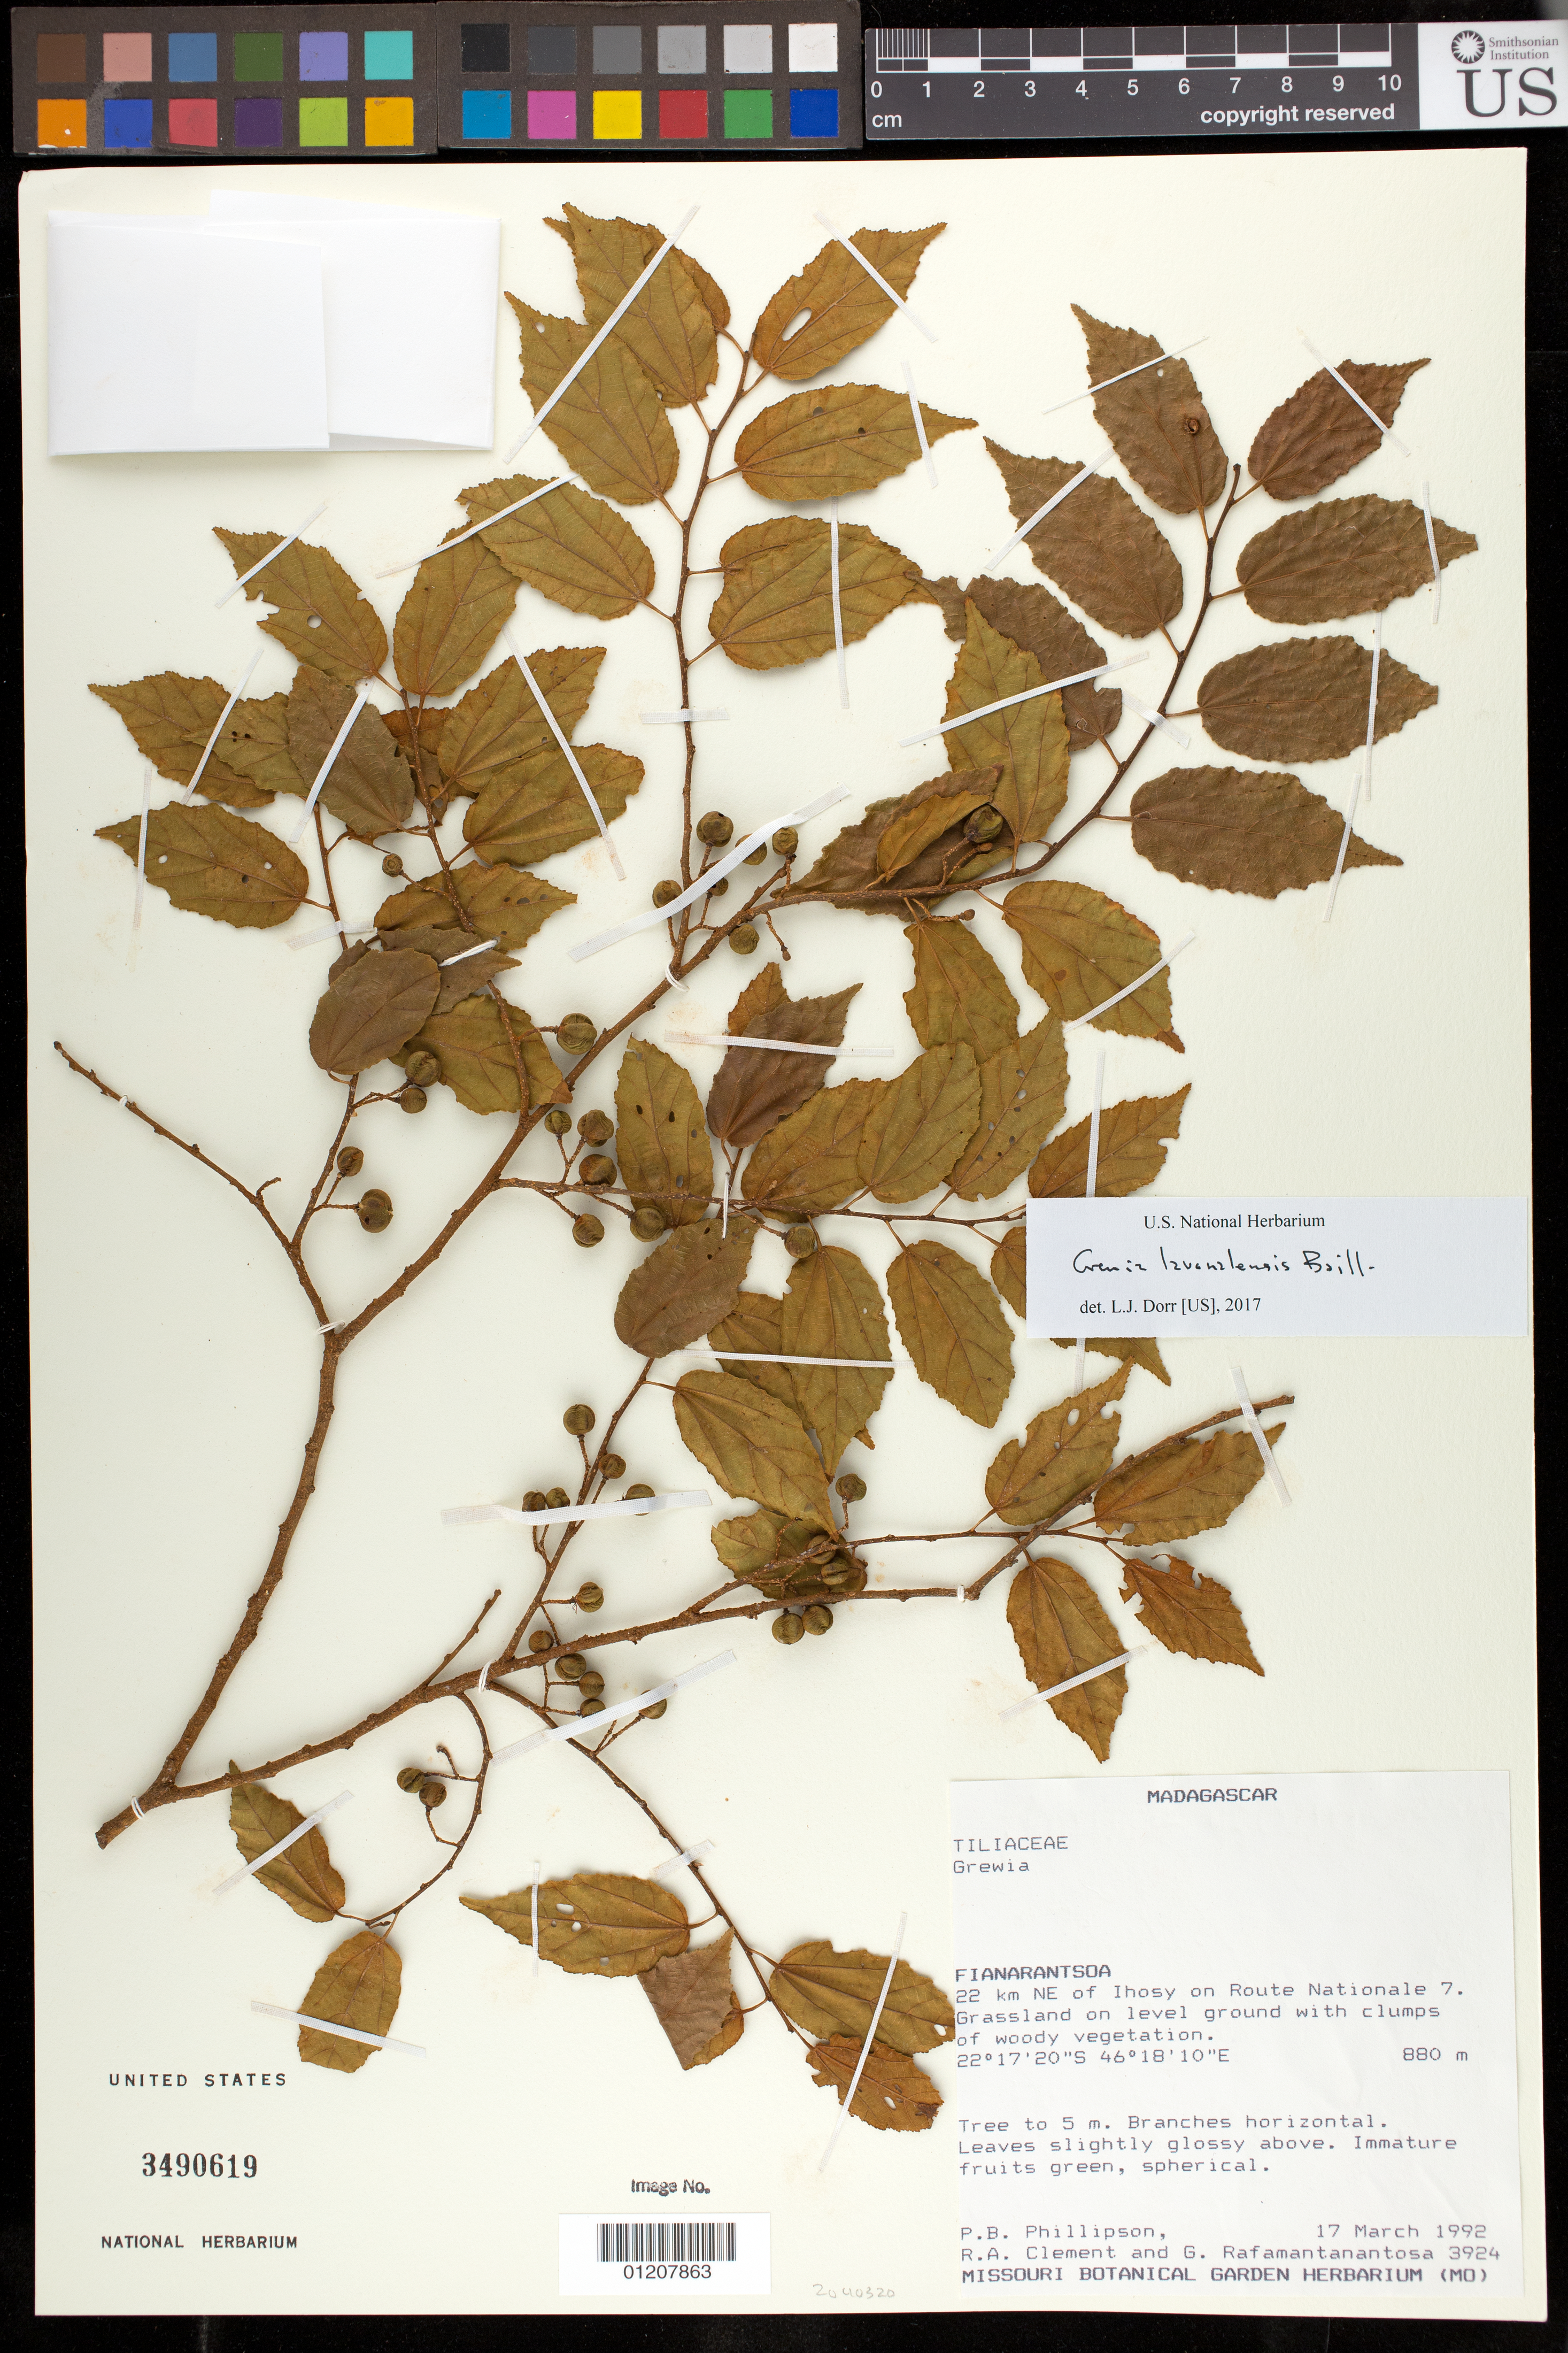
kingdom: Plantae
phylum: Tracheophyta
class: Magnoliopsida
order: Malvales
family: Malvaceae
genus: Grewia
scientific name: Grewia lavanalensis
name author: Baill.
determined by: Dorr, L. J., (BOT), Smithsonian Institution - National Museum of Natural History (UNITED STATES)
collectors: P. B. Phillipson, R. A.Clement & G. Rafamantanantosa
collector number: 3924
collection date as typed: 17 Mar 1992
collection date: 1992-03-17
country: Madagascar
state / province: Ihorombe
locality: Fianarantsoa, 22 km NE of Ihosy on Route Nationale 7.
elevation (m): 880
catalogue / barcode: US 3490619